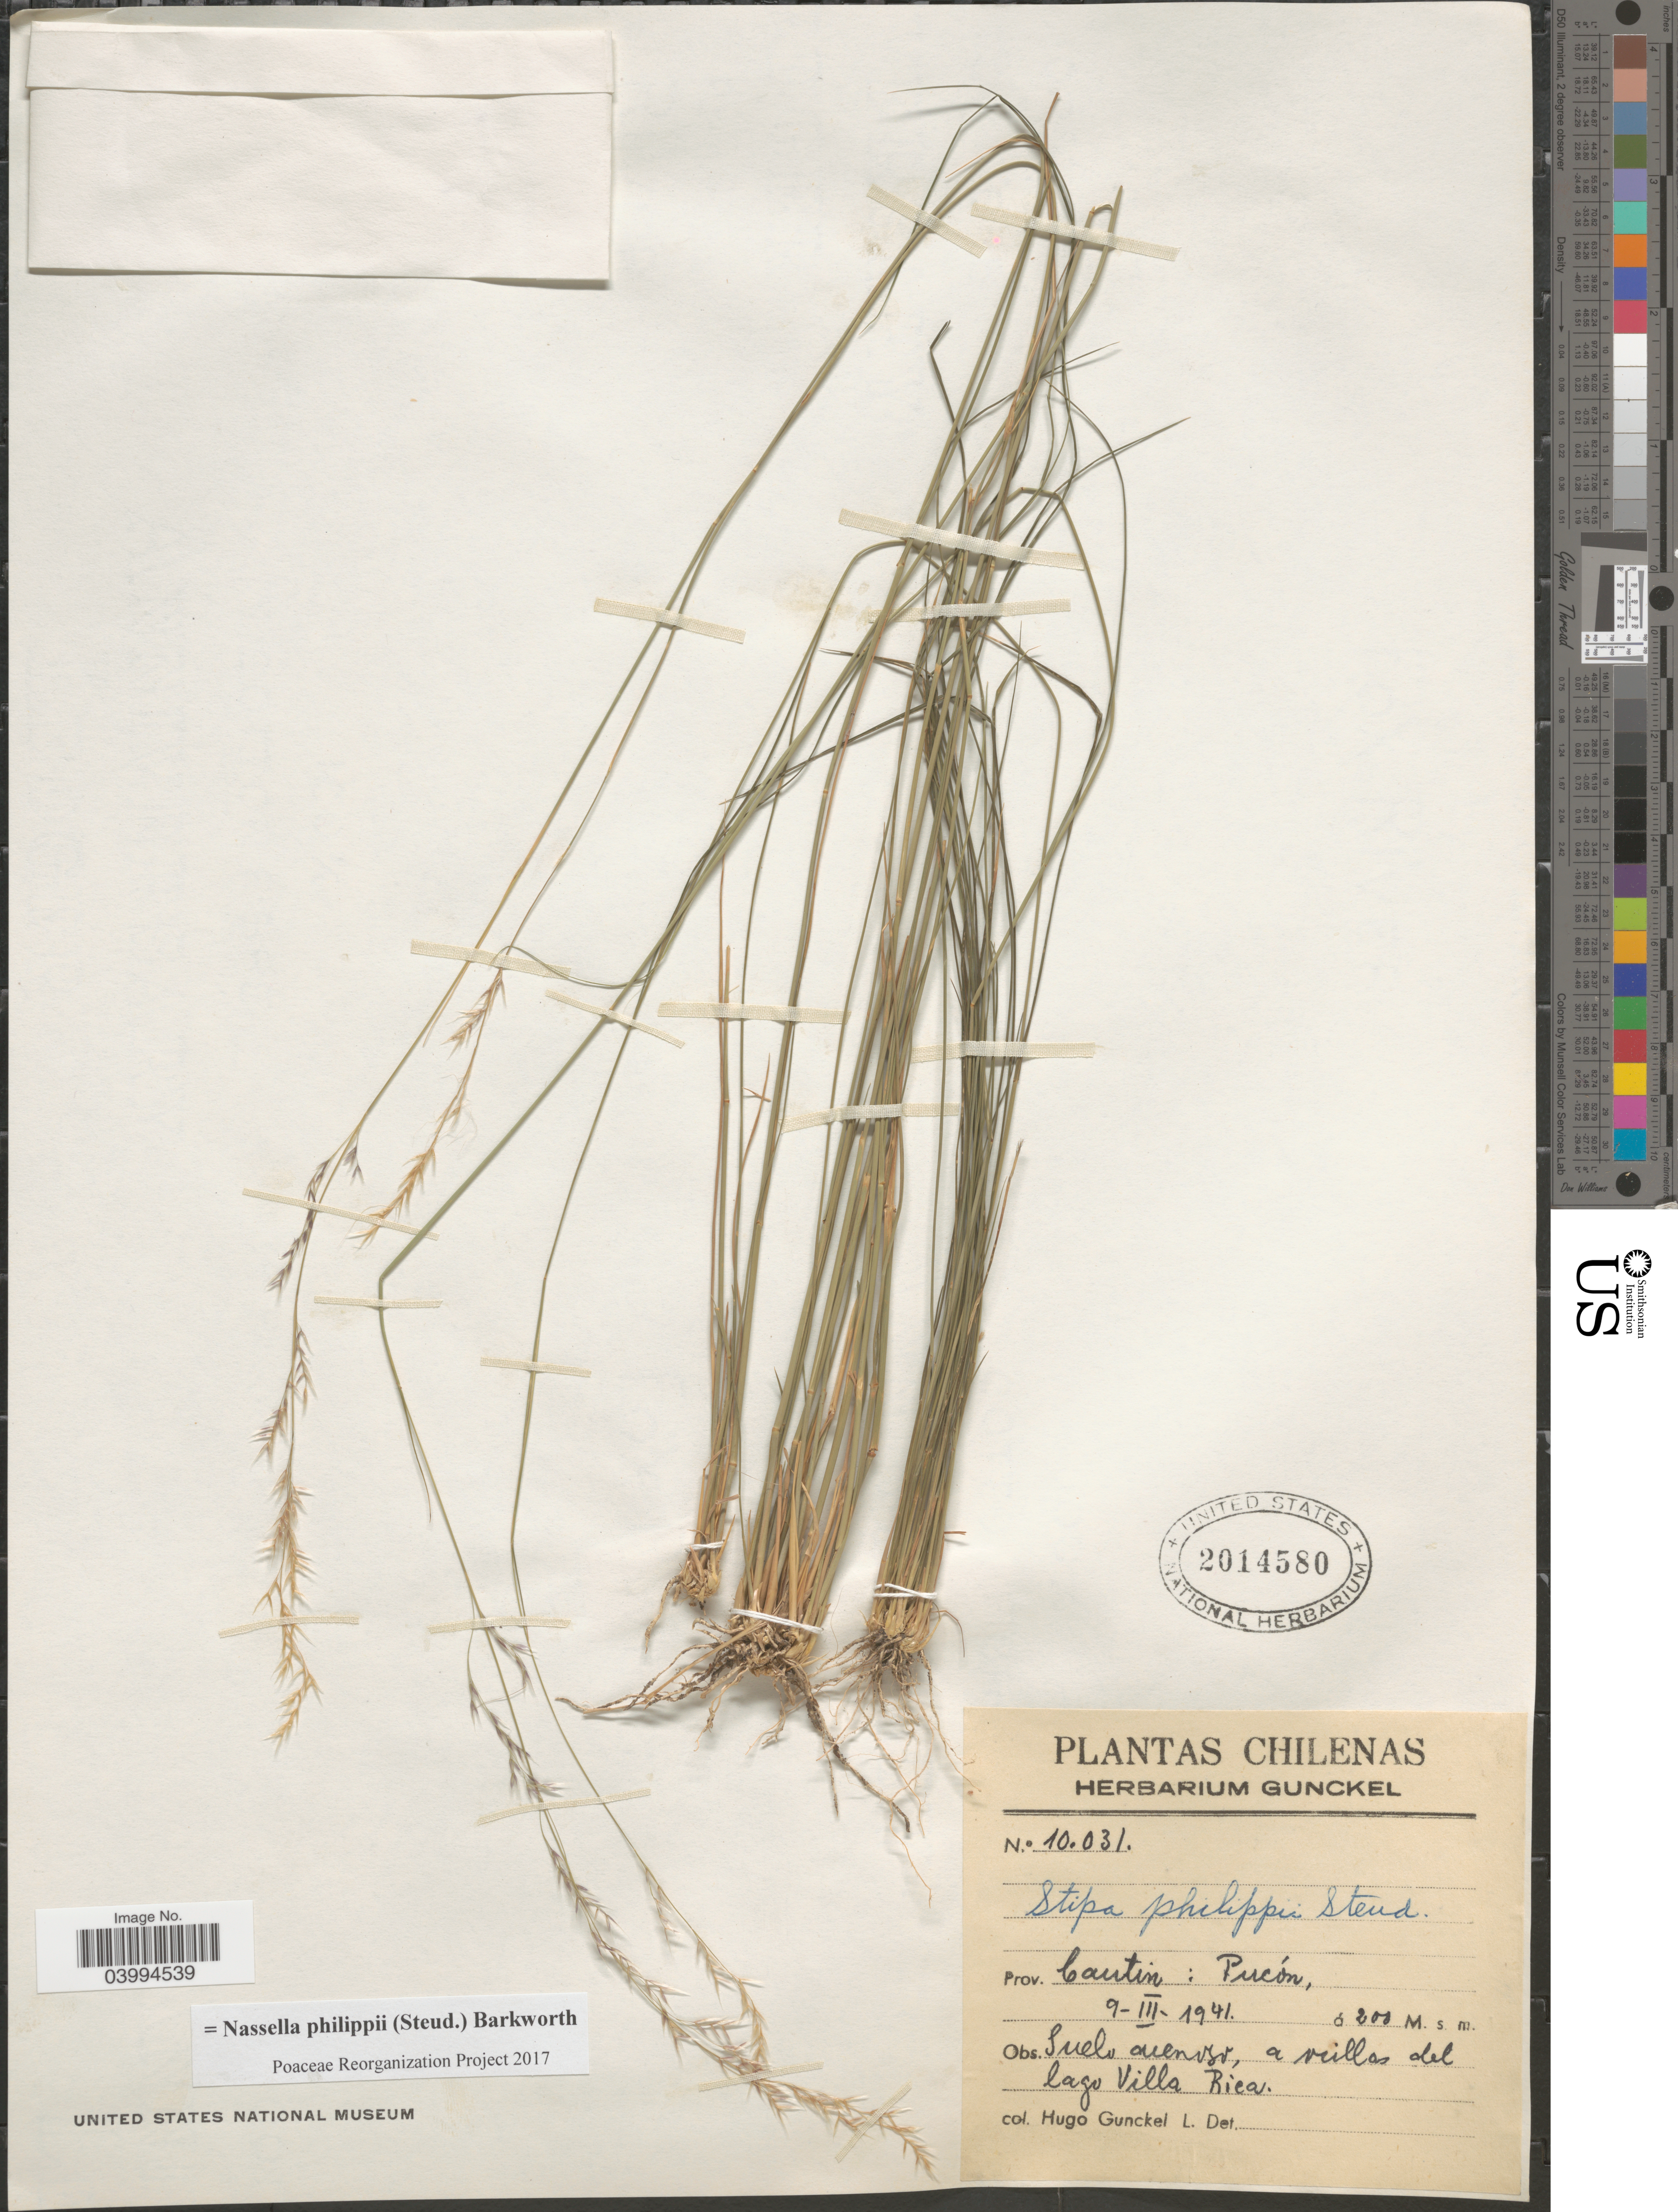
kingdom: Plantae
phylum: Tracheophyta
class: Liliopsida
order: Poales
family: Poaceae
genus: Nassella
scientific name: Nassella philippii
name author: (Steud.) Barkworth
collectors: H. Gunckel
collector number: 10031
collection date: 1941-03-09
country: Chile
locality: Prov. Cautin: Pucón. Suelo arenoso, a orillas del lago Villa Rica.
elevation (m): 200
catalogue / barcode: US 2014580